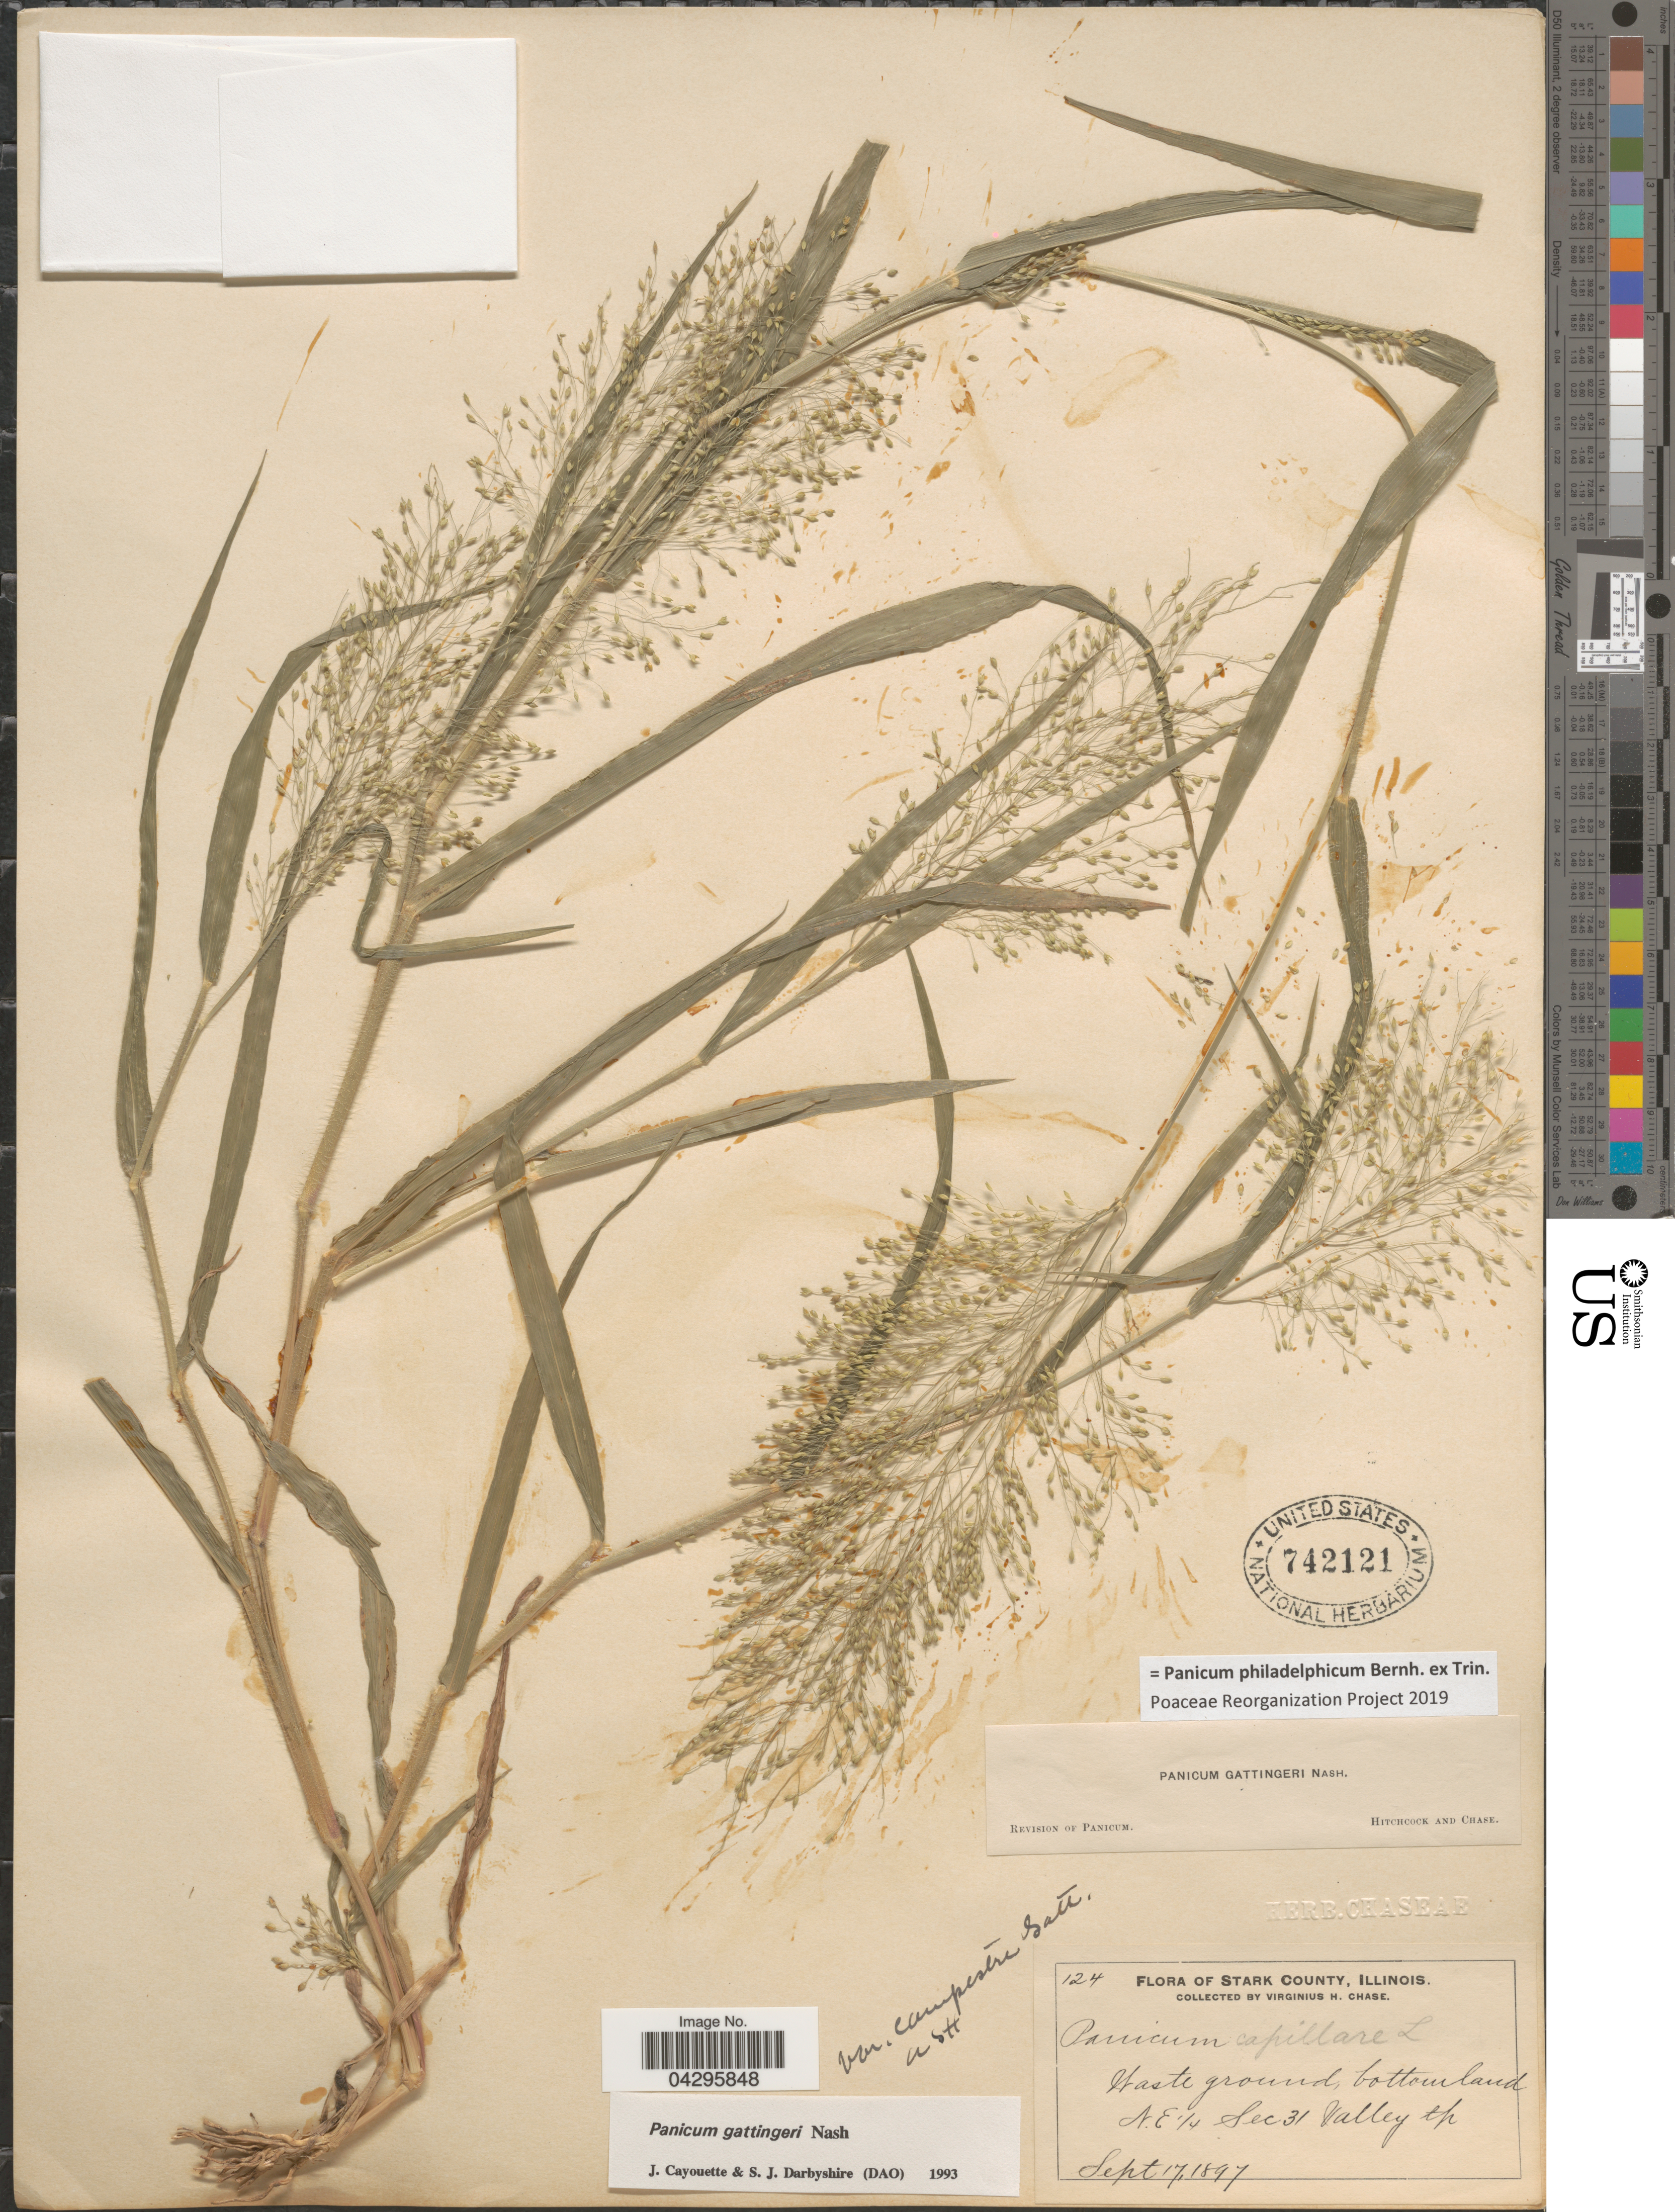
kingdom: Plantae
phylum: Tracheophyta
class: Liliopsida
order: Poales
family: Poaceae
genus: Panicum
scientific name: Panicum philadelphicum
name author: Bernh. ex Trin.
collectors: V. H. Chase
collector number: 124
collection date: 1897-09-17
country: United States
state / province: Illinois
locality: Stark County. Waste ground, bottomland N.E ¼ Sec 31 Valley tp.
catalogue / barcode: US 742121